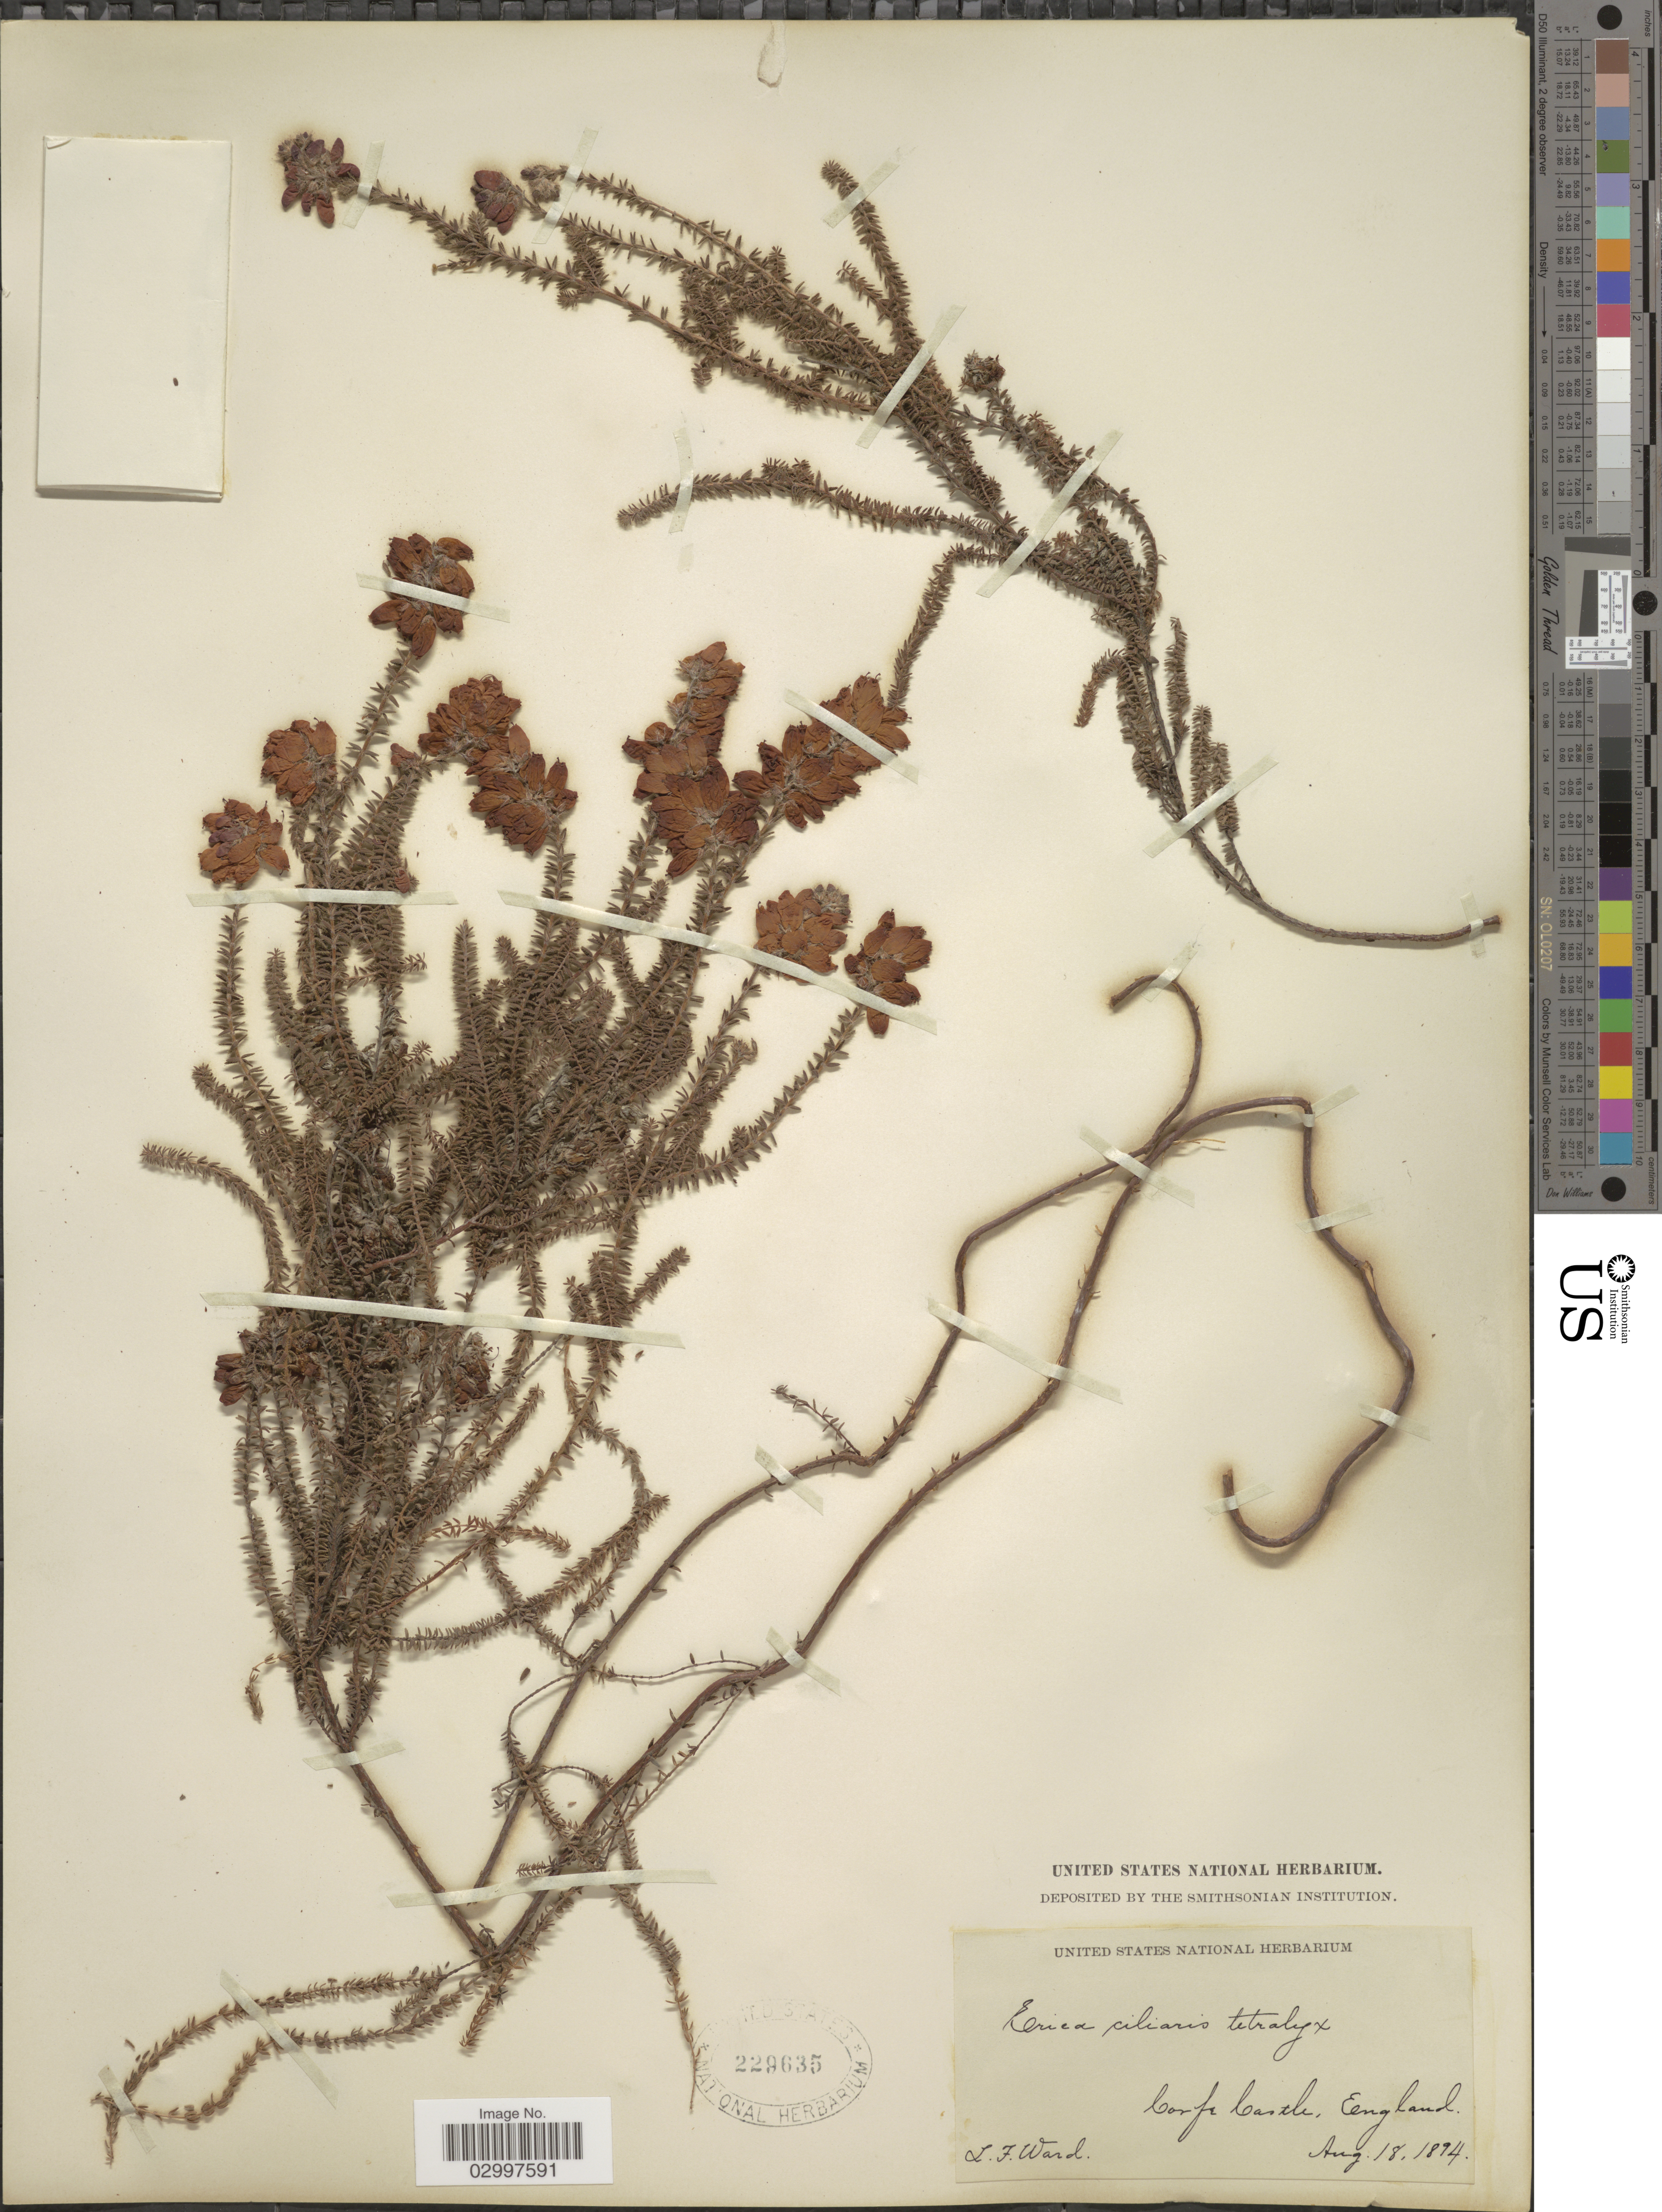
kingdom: Plantae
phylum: Tracheophyta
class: Magnoliopsida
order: Ericales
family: Ericaceae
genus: Erica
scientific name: Erica ciliaris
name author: L.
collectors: L. Ward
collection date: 1894-08-18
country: United Kingdom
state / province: England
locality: Corfe Castle.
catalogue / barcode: US 229635